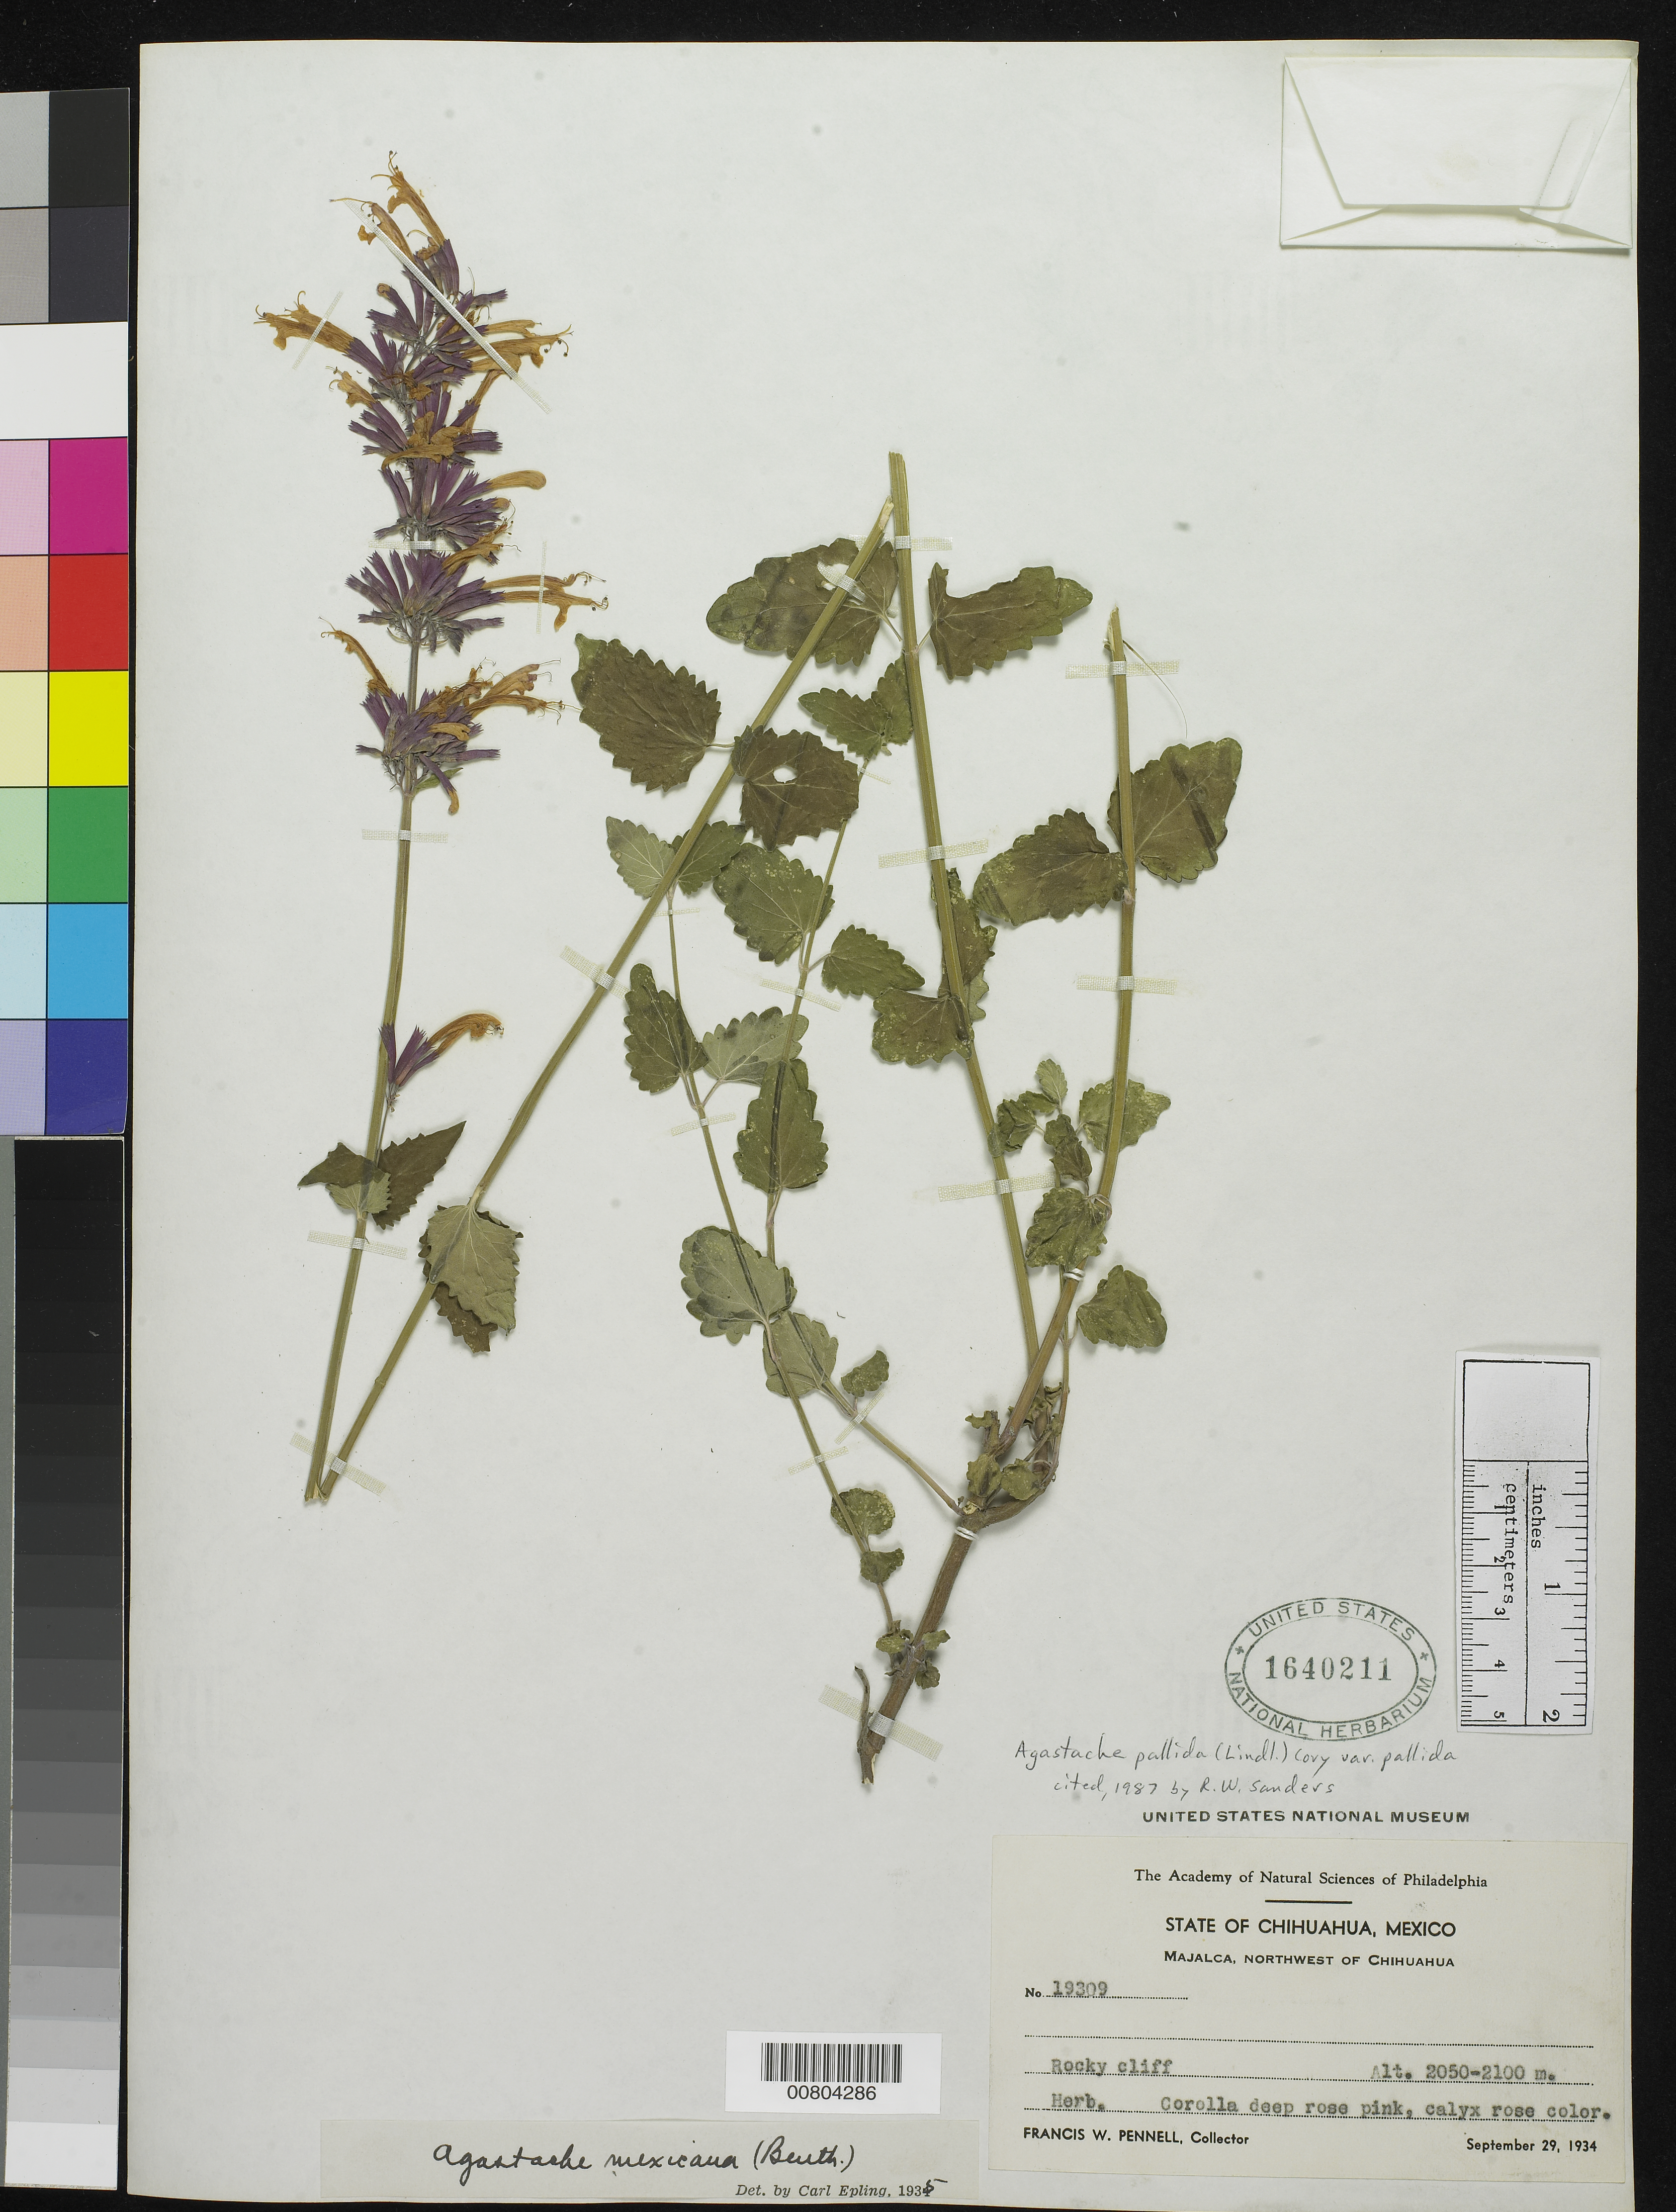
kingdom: Plantae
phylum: Tracheophyta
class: Magnoliopsida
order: Lamiales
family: Lamiaceae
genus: Agastache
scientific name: Agastache pallida var. pallida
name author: (Lindl.) Cory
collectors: F. W. Pennell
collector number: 19309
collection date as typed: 29 Sep 1934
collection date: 1934-09-29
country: Mexico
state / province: Chihuahua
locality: Majalca, northwest of Chihuahua.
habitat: Rocky cliff.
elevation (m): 2100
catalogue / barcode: US 1640211